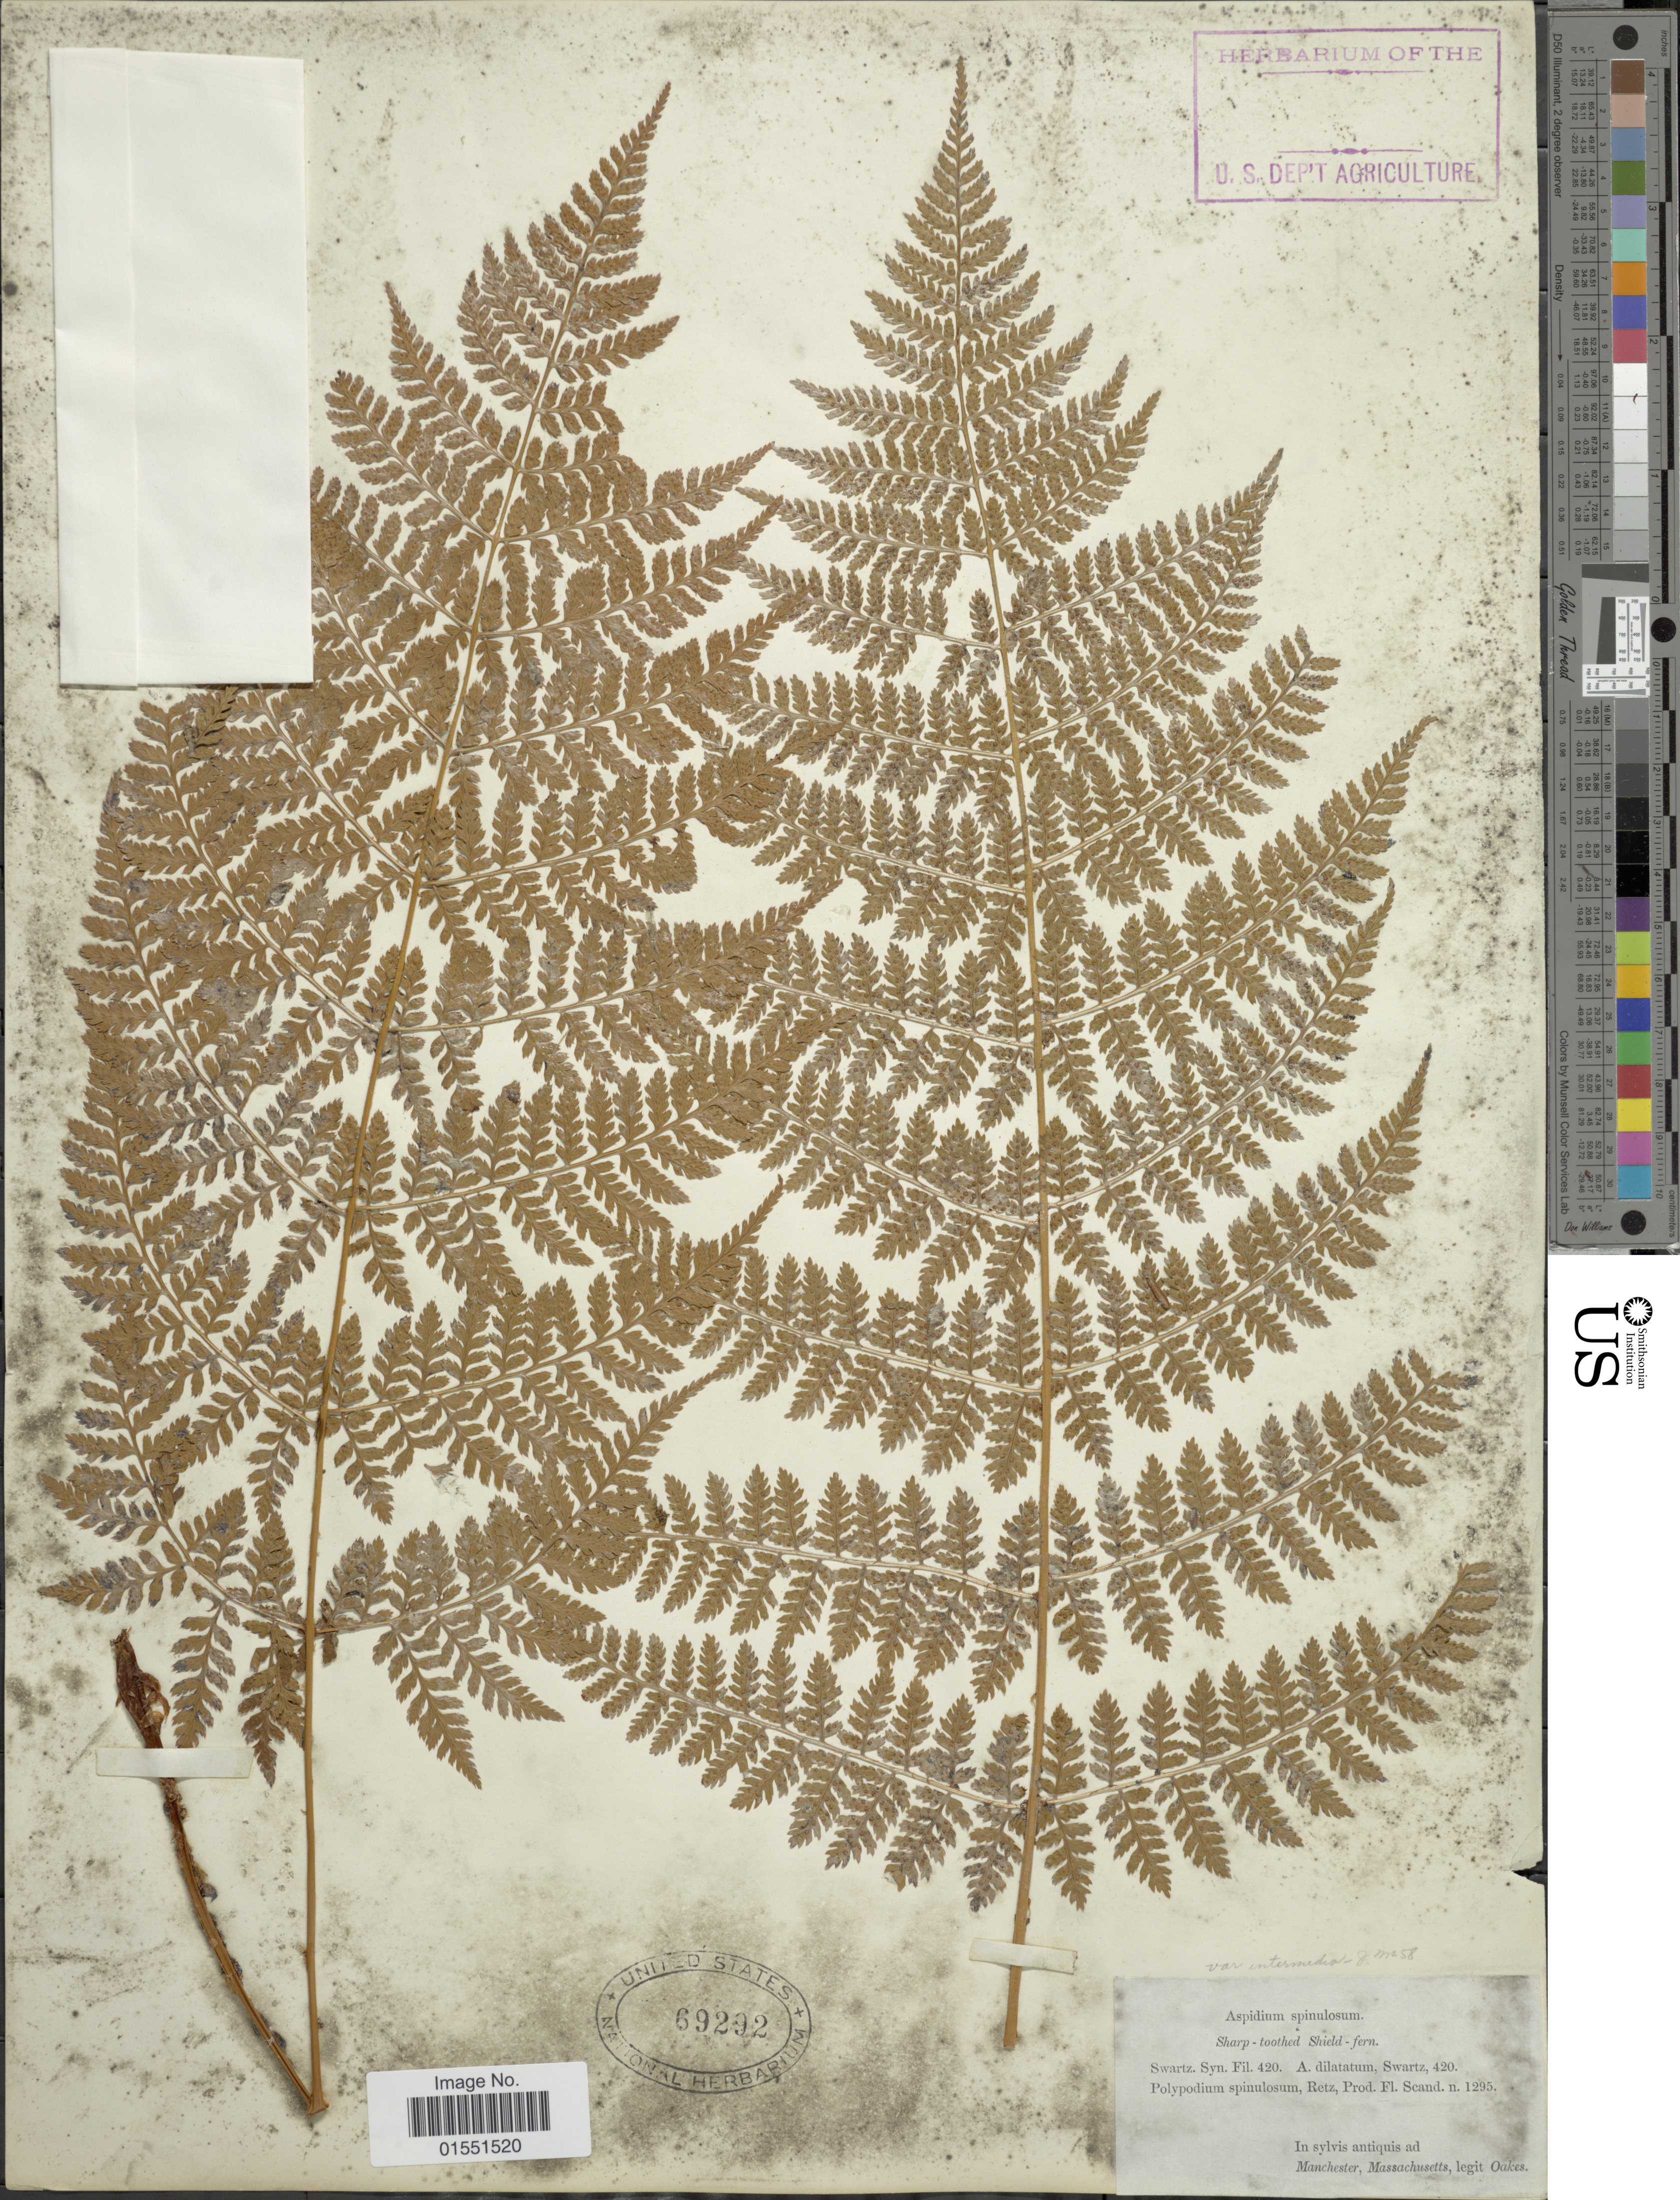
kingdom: Plantae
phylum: Tracheophyta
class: Polypodiopsida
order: Polypodiales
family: Dryopteridaceae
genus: Dryopteris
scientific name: Dryopteris intermedia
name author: (Muhl.) A. Gray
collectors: -. Oakes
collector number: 1295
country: United States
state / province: Massachusetts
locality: Manchester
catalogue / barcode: US 69292